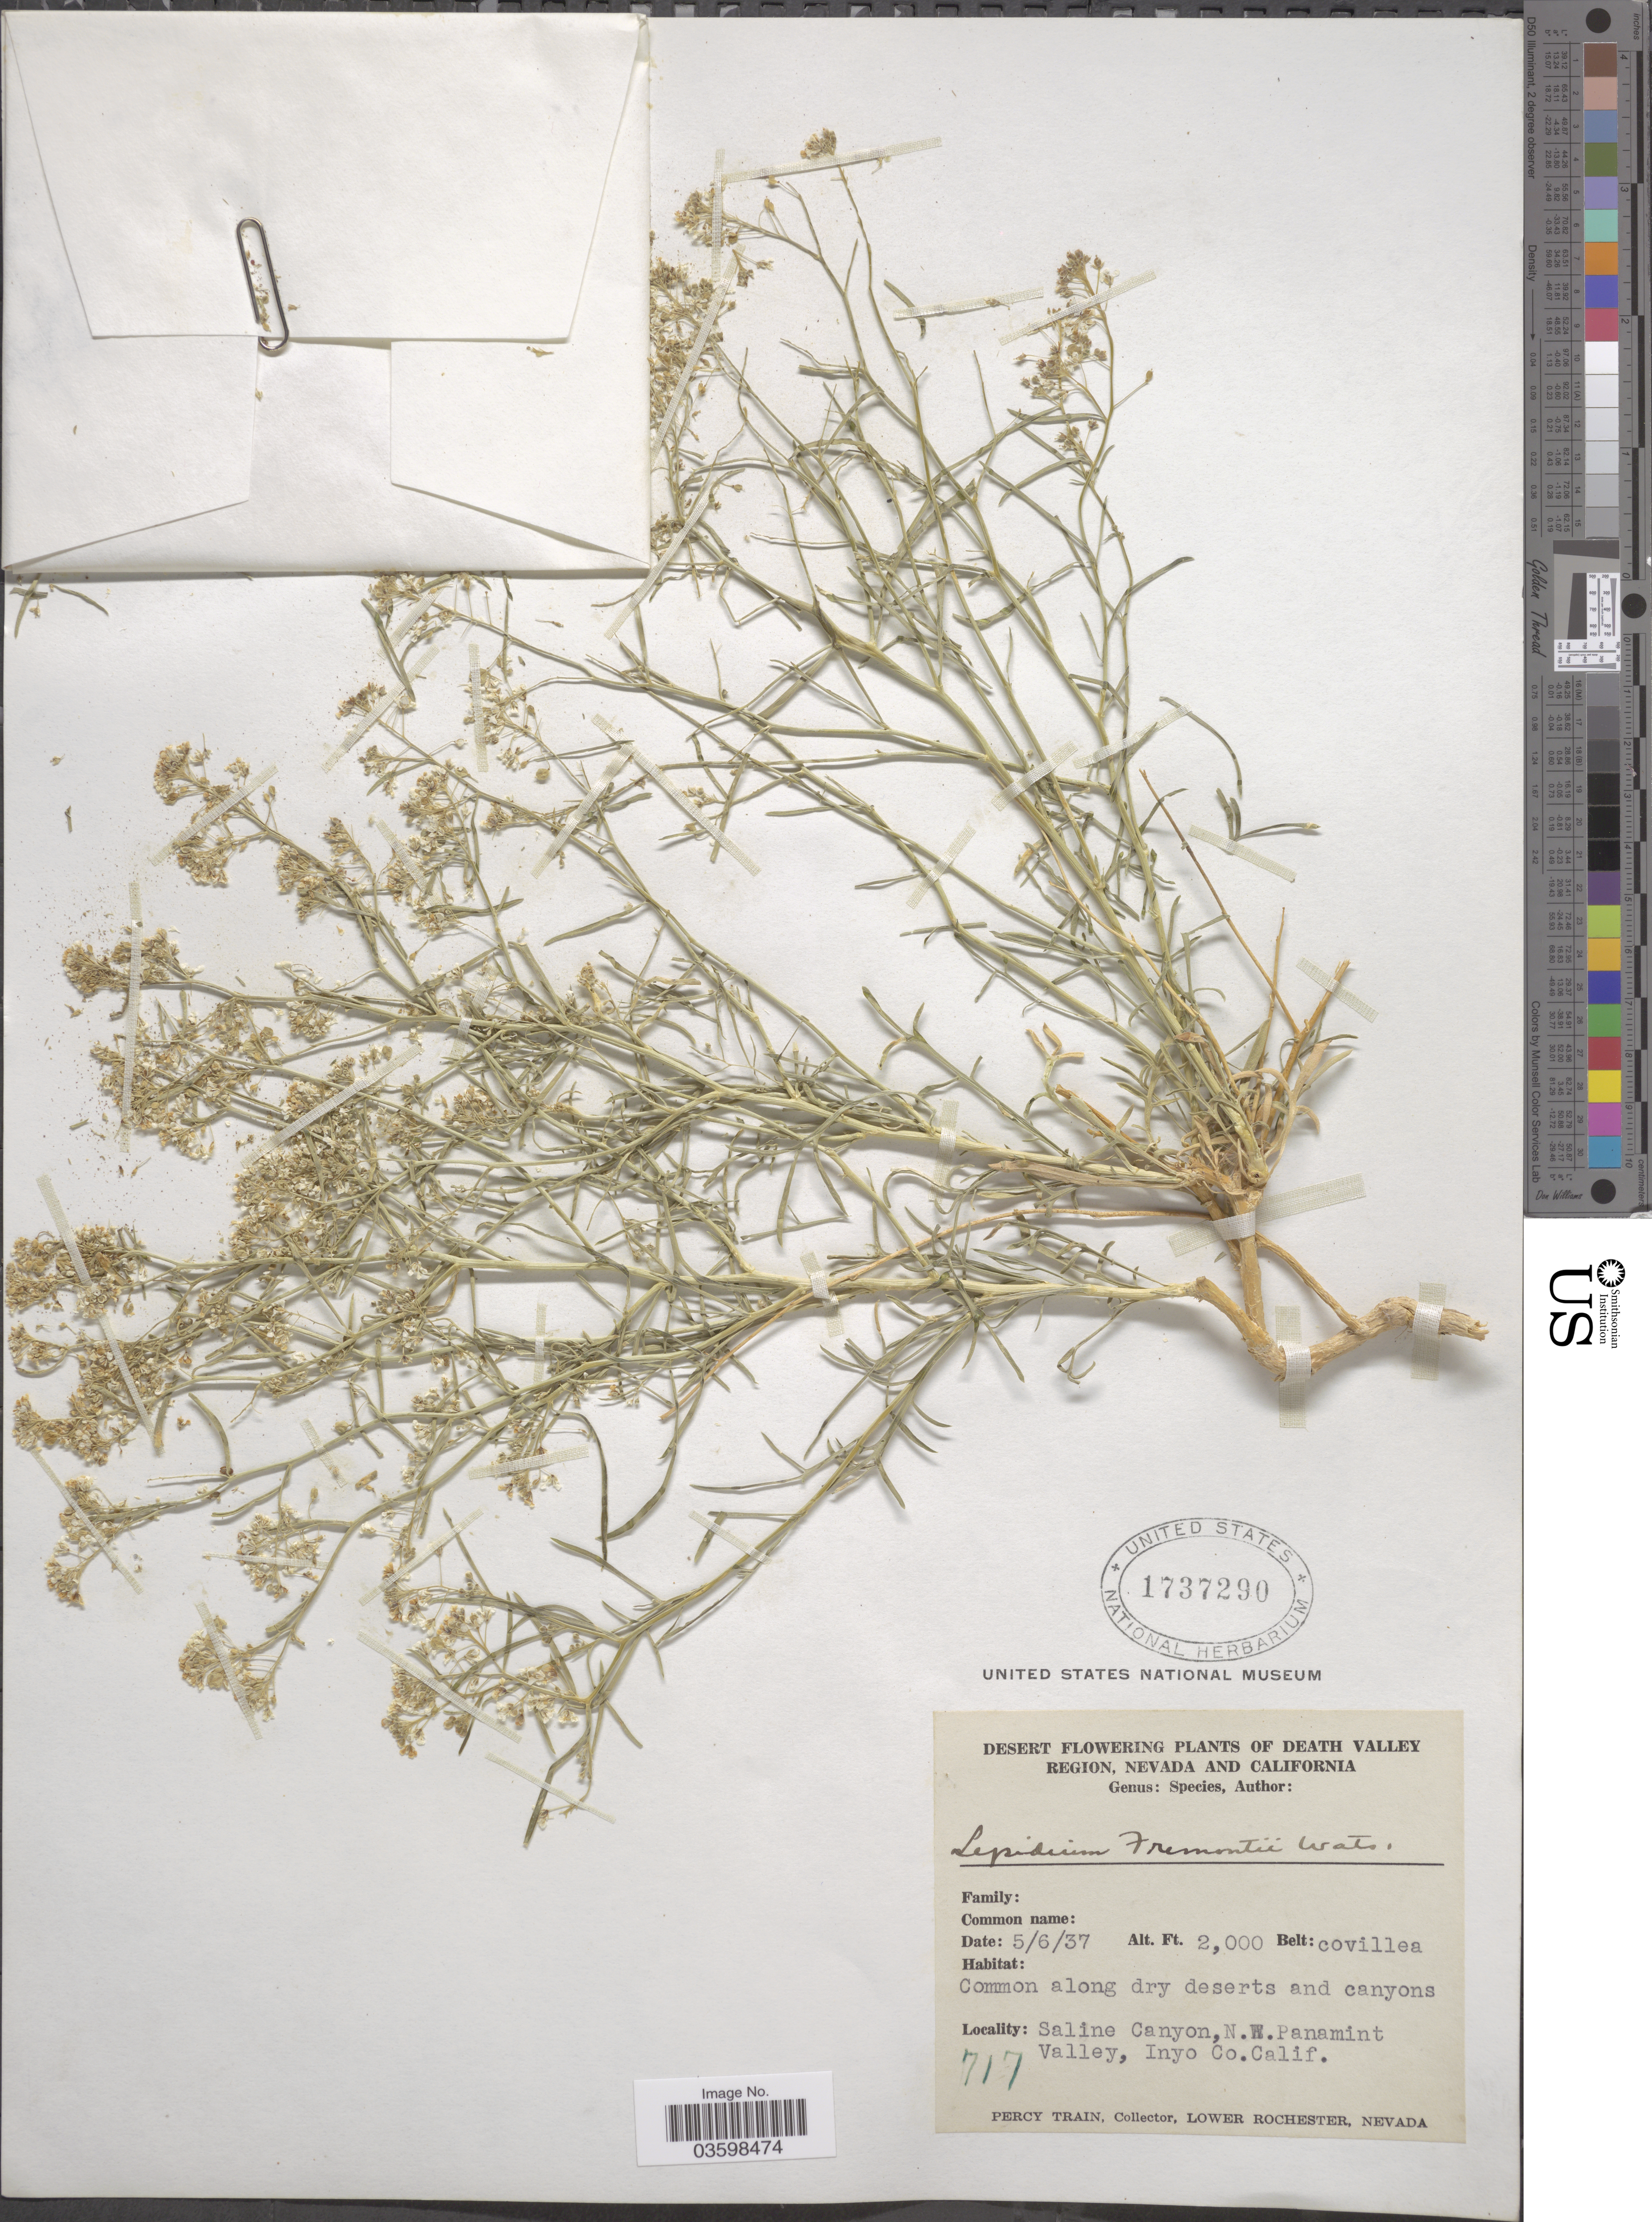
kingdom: Plantae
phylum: Tracheophyta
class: Magnoliopsida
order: Brassicales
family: Brassicaceae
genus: Lepidium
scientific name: Lepidium fremontii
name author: S. Watson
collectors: P. Train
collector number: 717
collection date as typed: Transcribed d/m/y: 6/5/37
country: United States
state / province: California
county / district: Inyo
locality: Death Valley Region. Saline Canyon, N.W. Panamint Valley, Inyo Co.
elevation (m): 610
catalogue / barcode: US 1737290